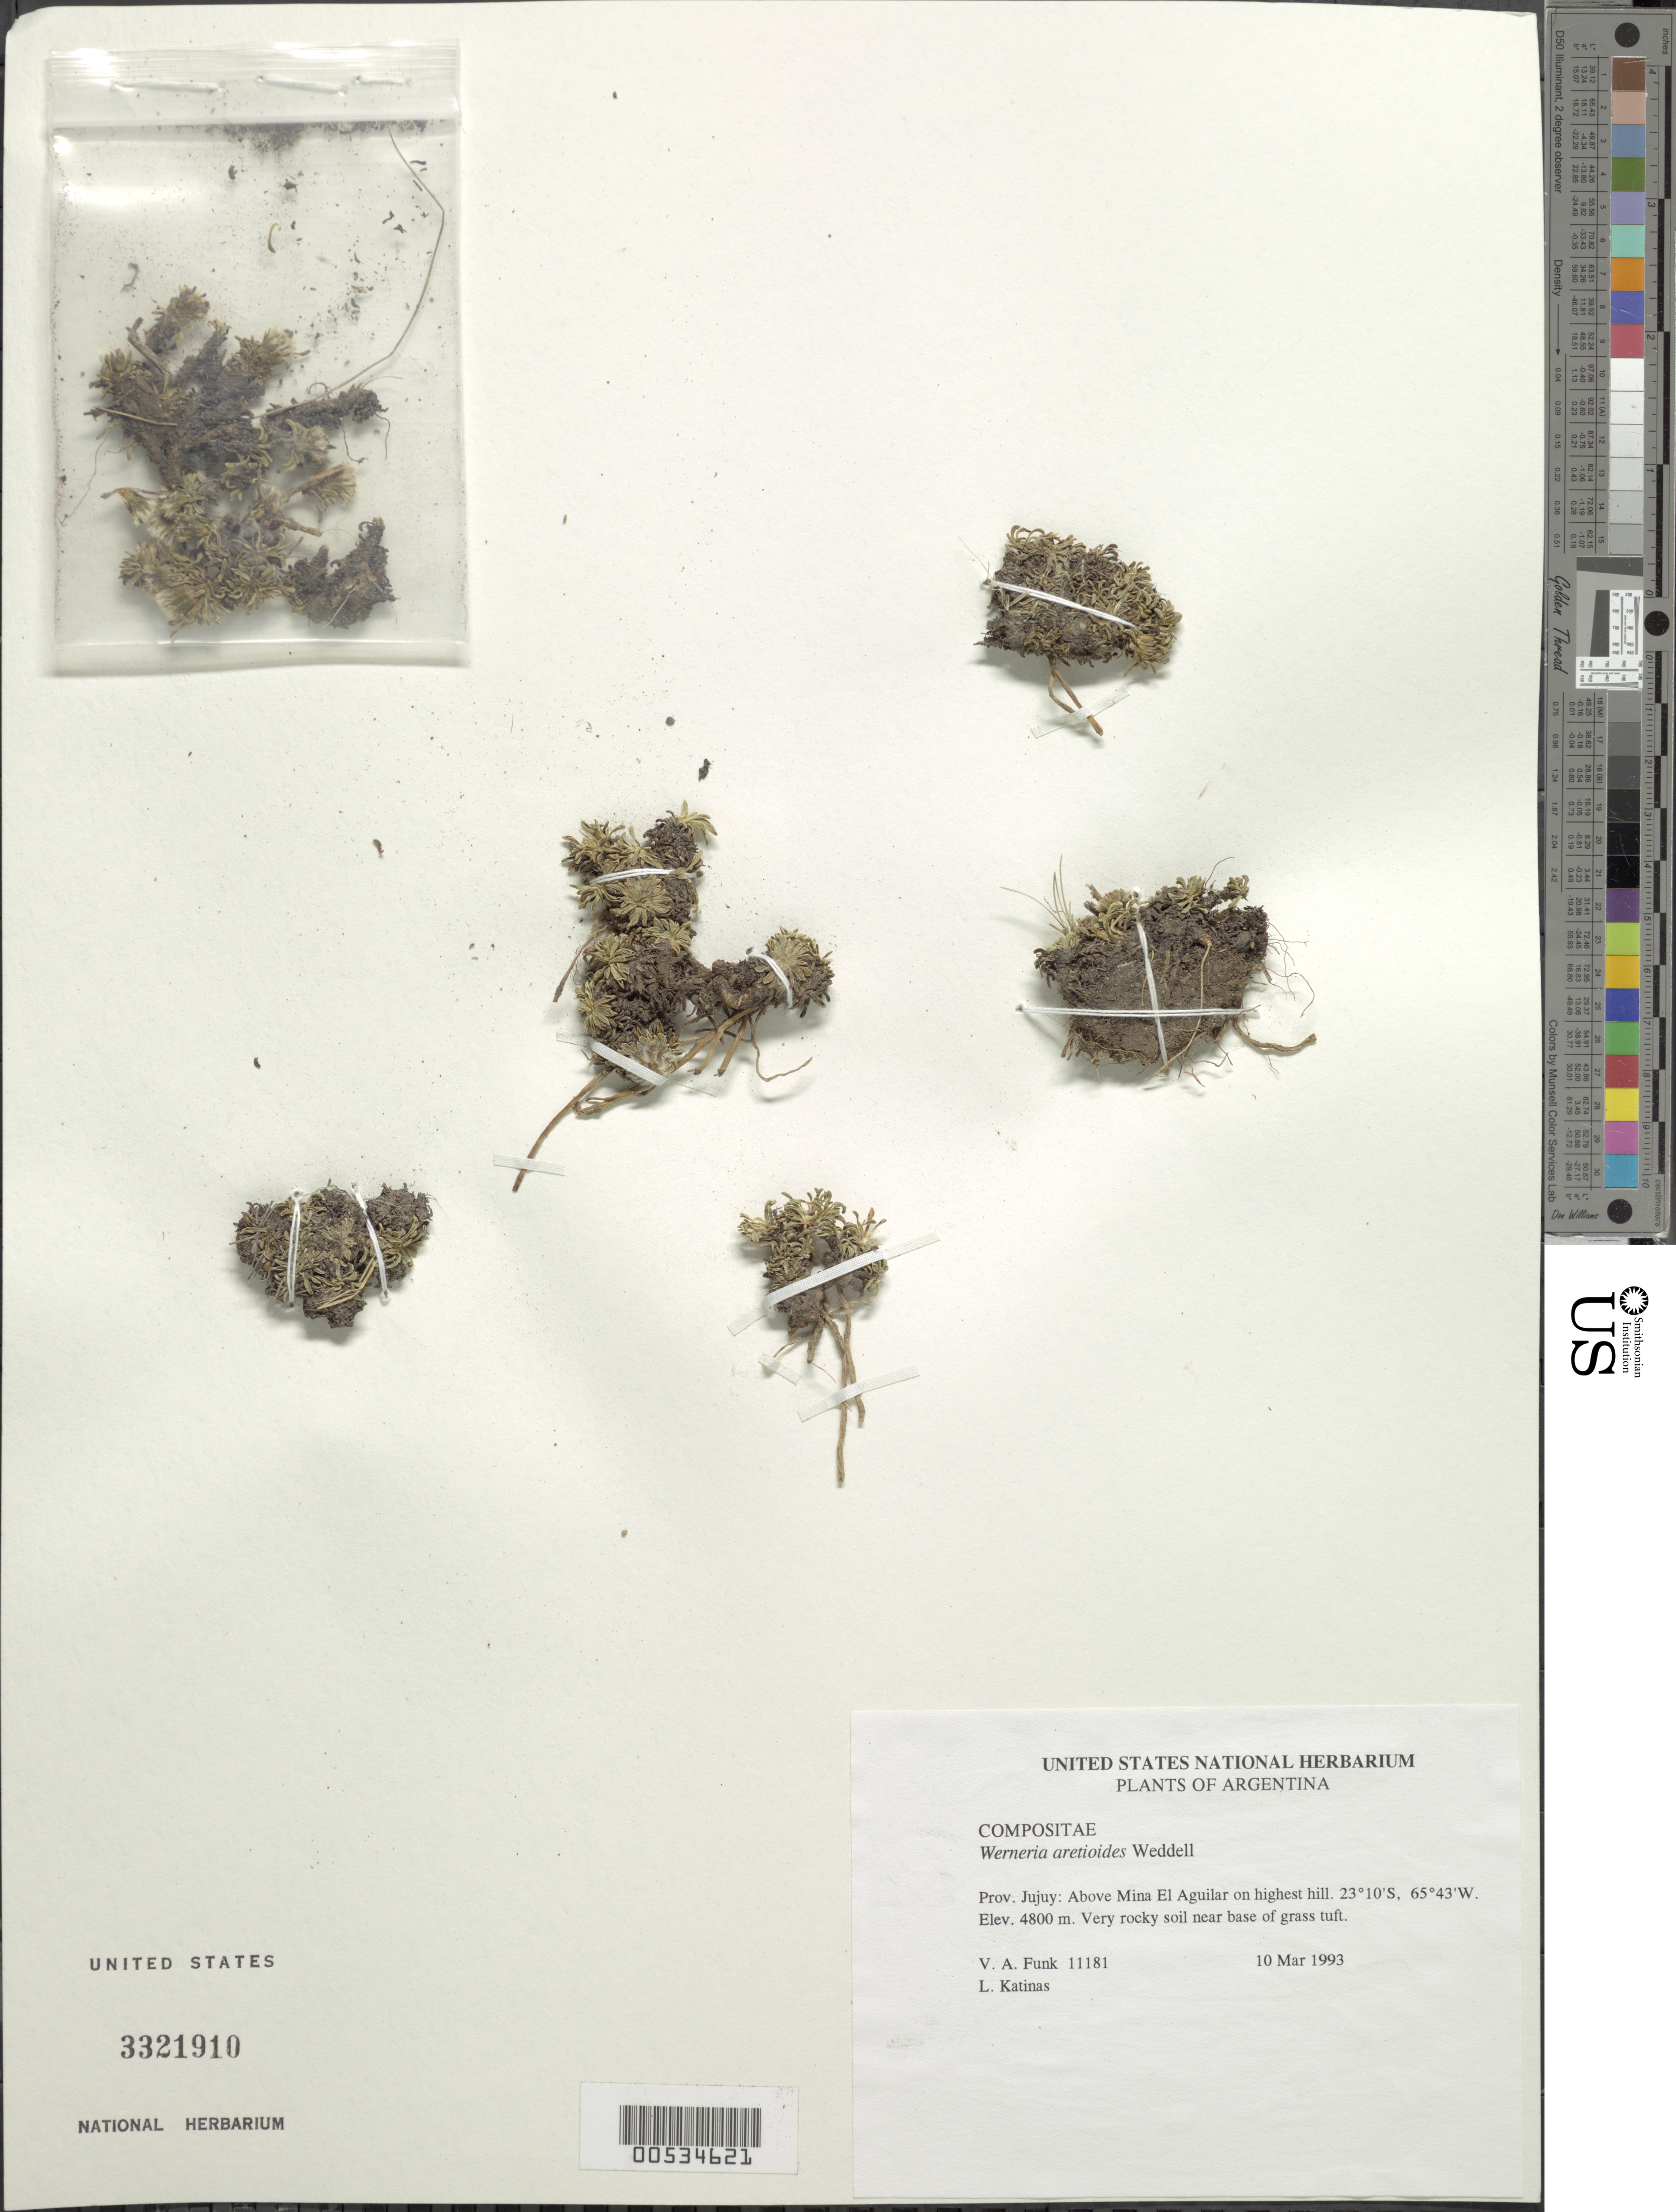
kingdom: Plantae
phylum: Tracheophyta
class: Magnoliopsida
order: Asterales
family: Asteraceae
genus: Werneria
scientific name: Werneria aretioides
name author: Wedd.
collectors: V. Funk & L. Katinas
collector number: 11181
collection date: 1993-03-10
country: Argentina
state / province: Jujuy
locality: Mina El Aguilar, above, on highest hill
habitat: Very rocky soil near base of grass tuft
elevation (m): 4800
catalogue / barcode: US 3321910